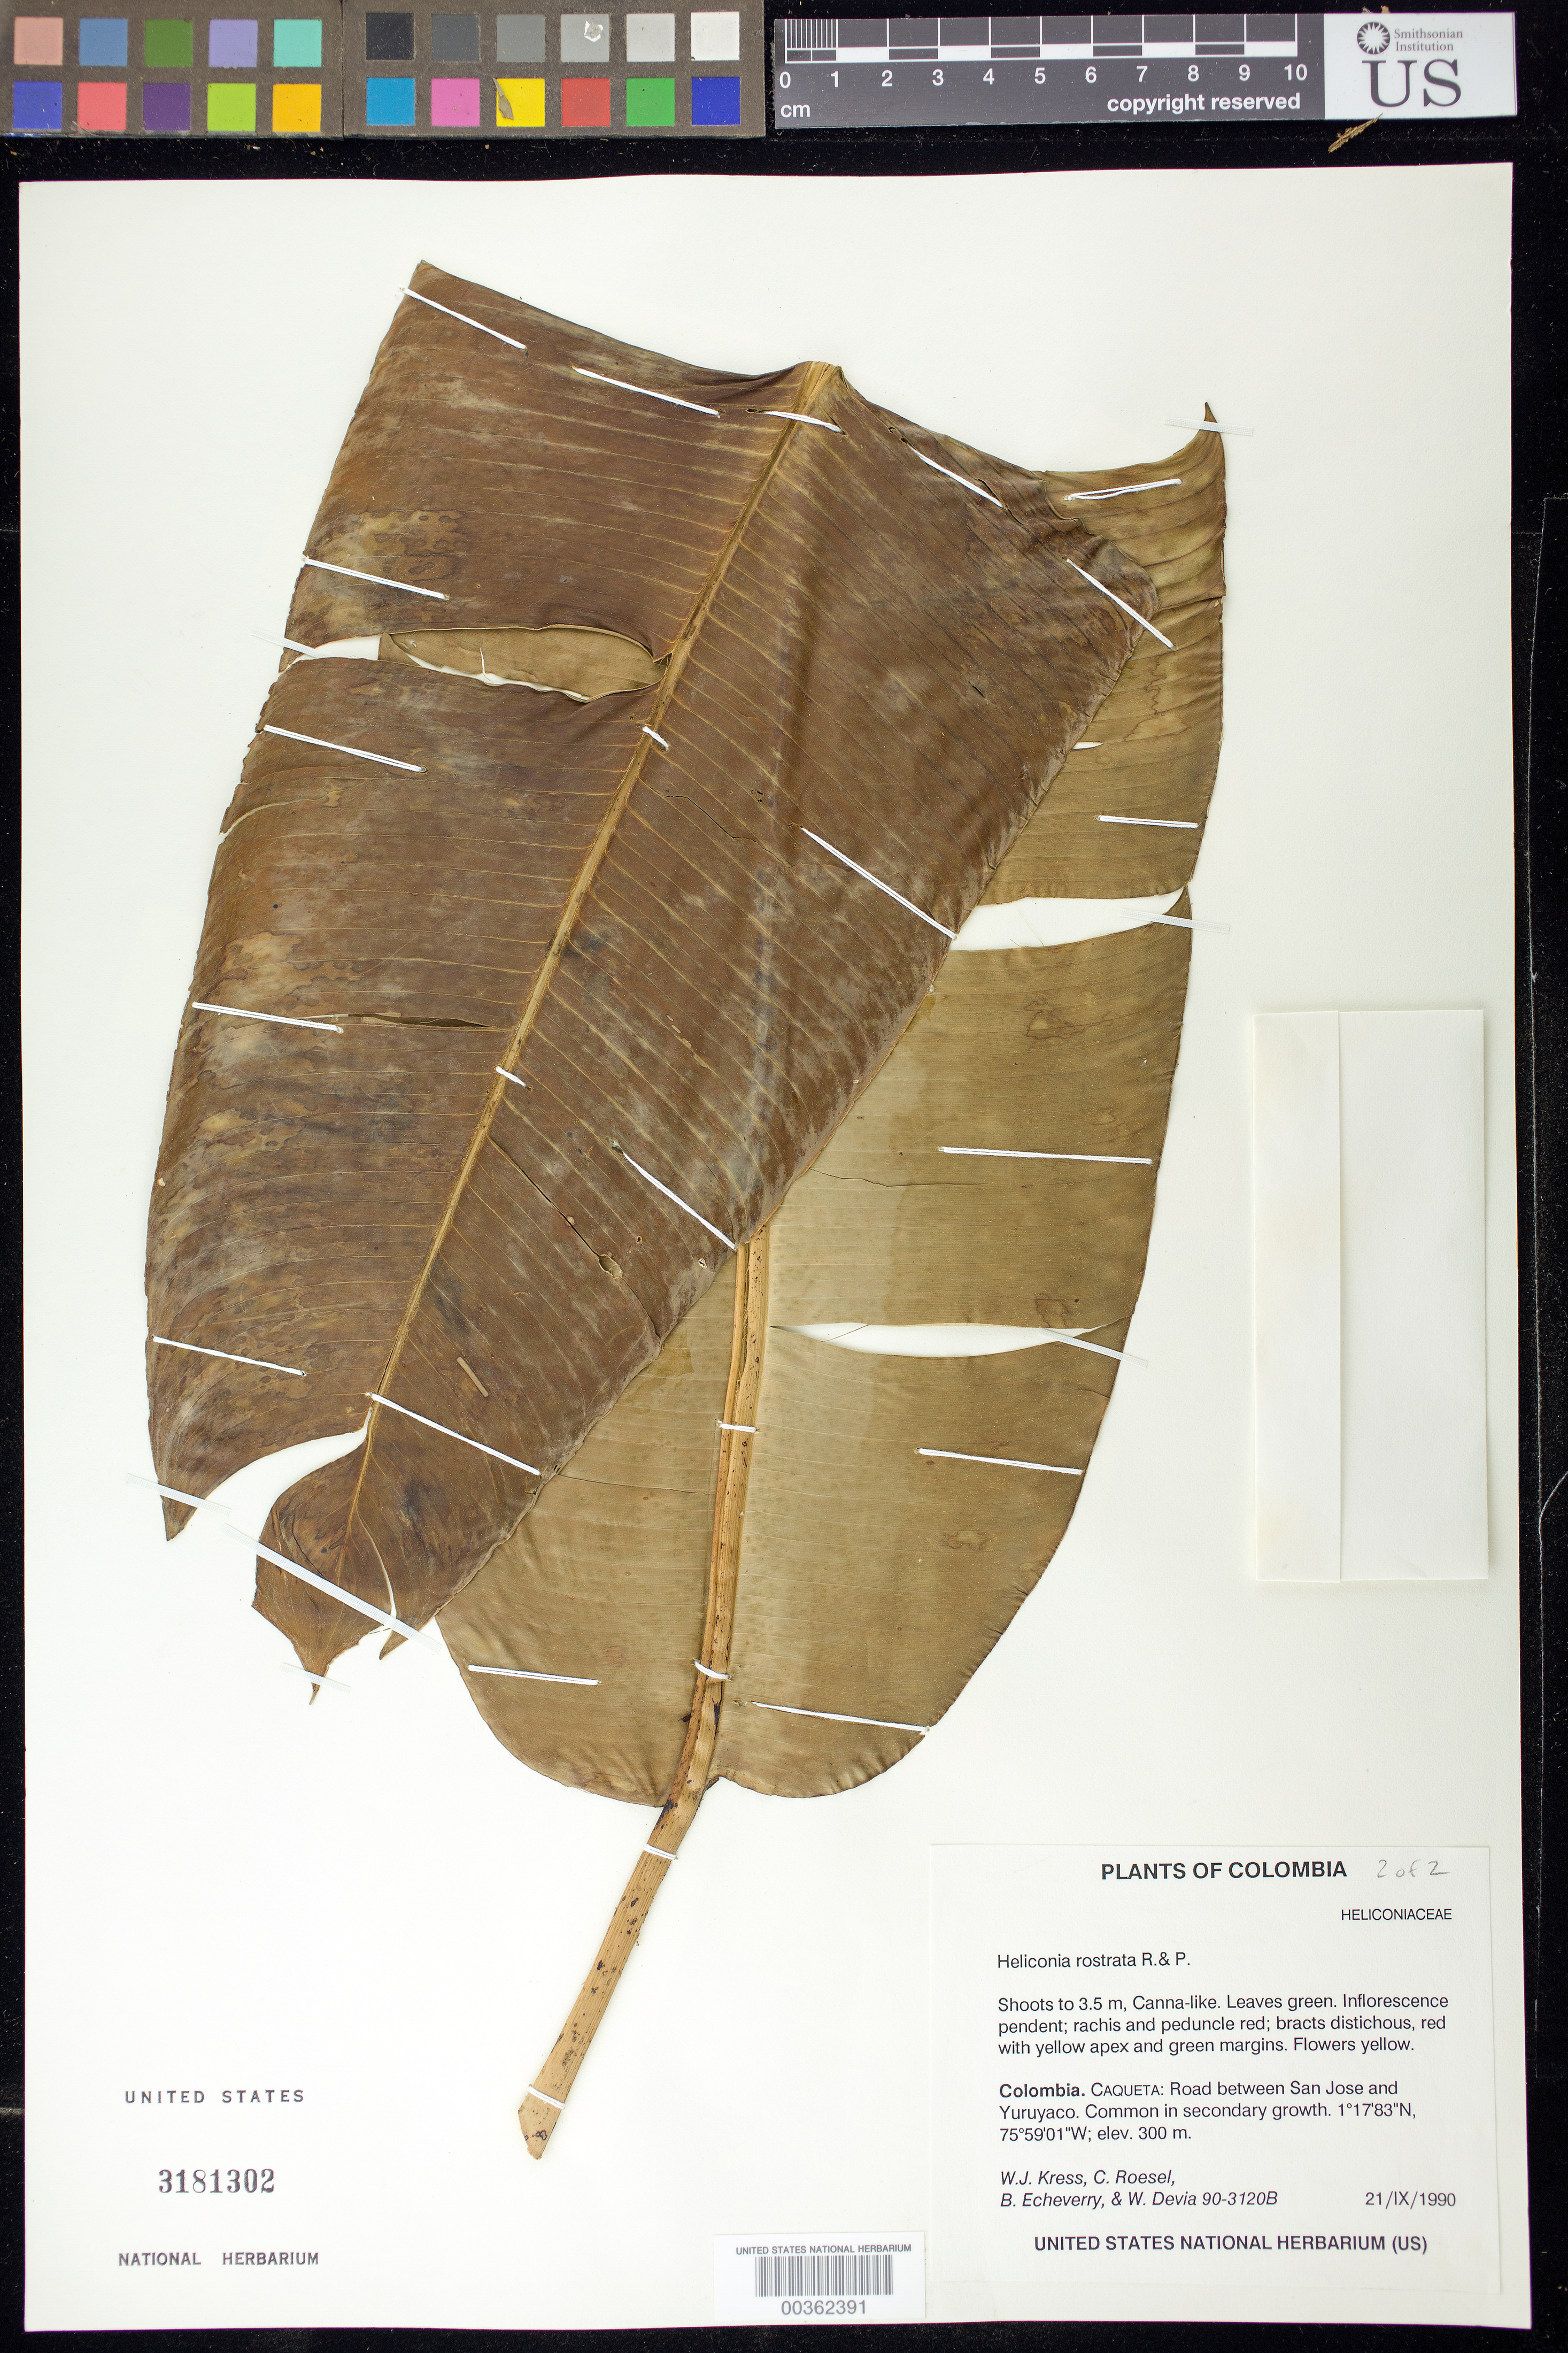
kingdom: Plantae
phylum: Tracheophyta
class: Liliopsida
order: Zingiberales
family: Heliconiaceae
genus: Heliconia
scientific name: Heliconia rostrata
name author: Ruiz & Pav.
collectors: W. J. Kress, C. S. Roesel, B. Echeverry & W. Devia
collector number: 90-3120b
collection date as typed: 21 Sep 1990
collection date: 1990-09-21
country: Colombia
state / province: Caquetá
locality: Rd between San Jose and Yuruyaco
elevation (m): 300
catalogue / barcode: US 3181302